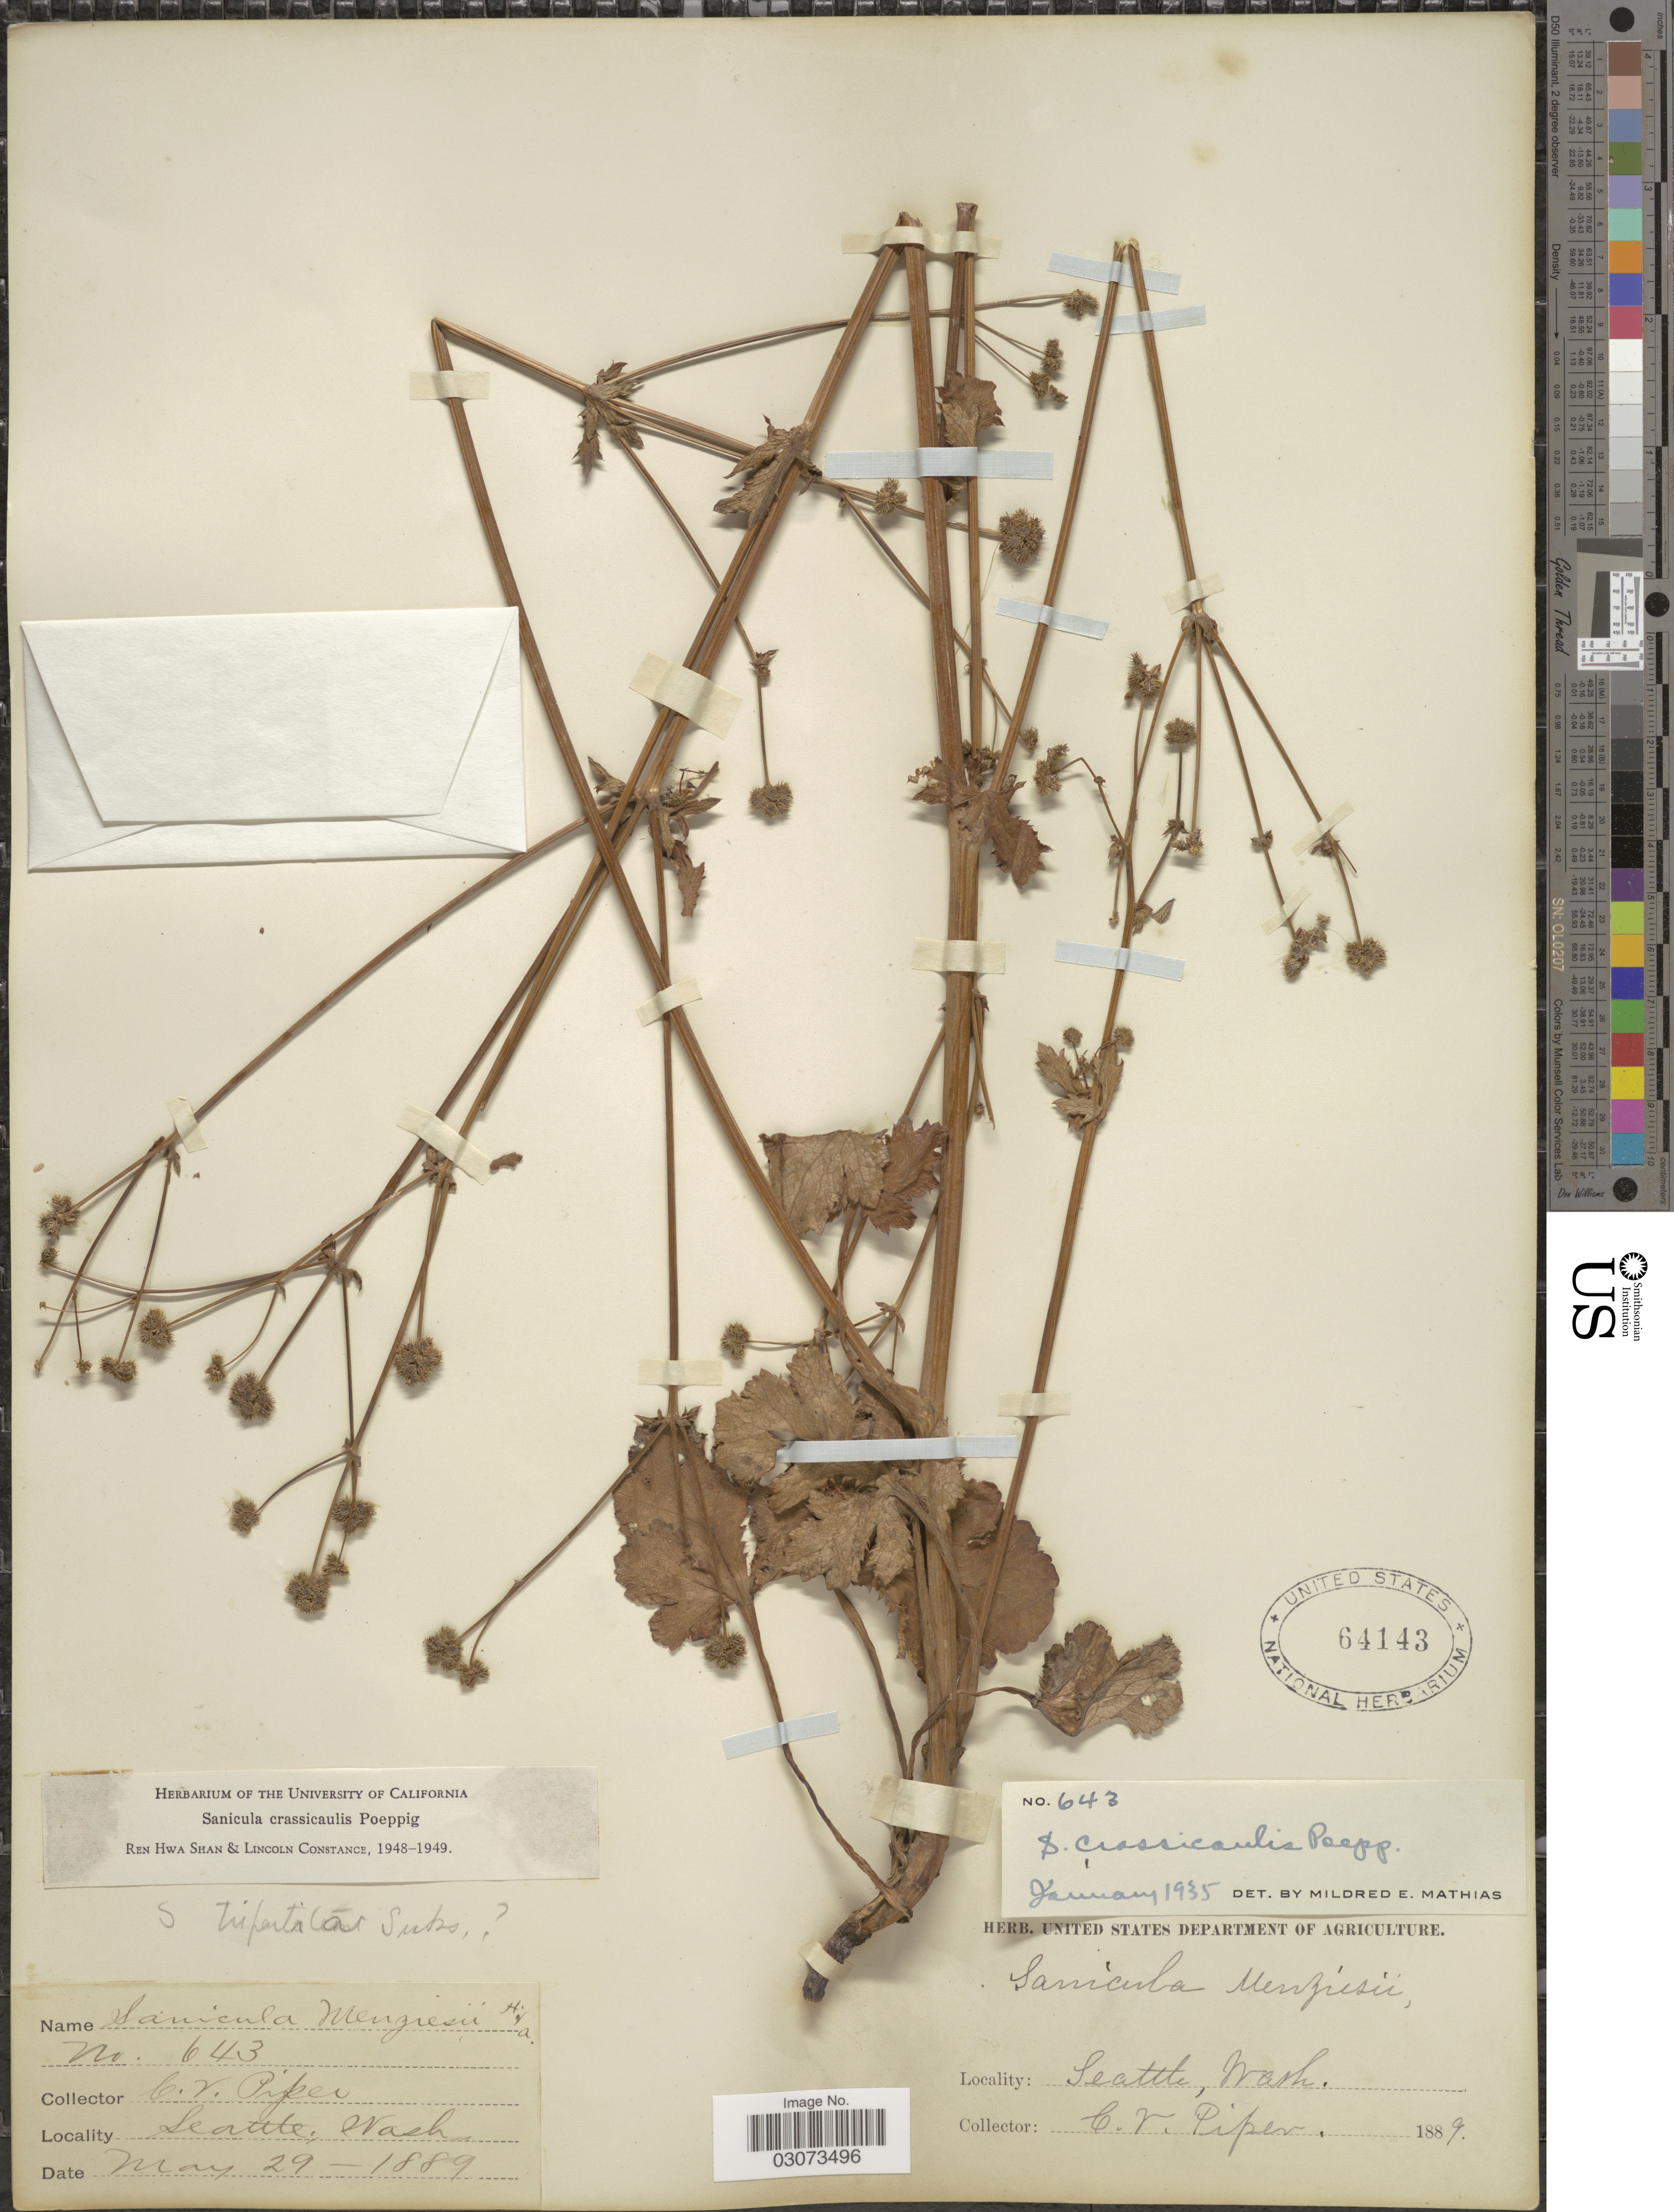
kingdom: Plantae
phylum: Tracheophyta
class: Magnoliopsida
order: Apiales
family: Apiaceae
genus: Sanicula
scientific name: Sanicula crassicaulis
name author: Poepp. ex DC.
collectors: C. V. Piper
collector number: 643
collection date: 1889-05-29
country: United States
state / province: Washington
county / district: King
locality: Seattle.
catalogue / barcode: US 64143